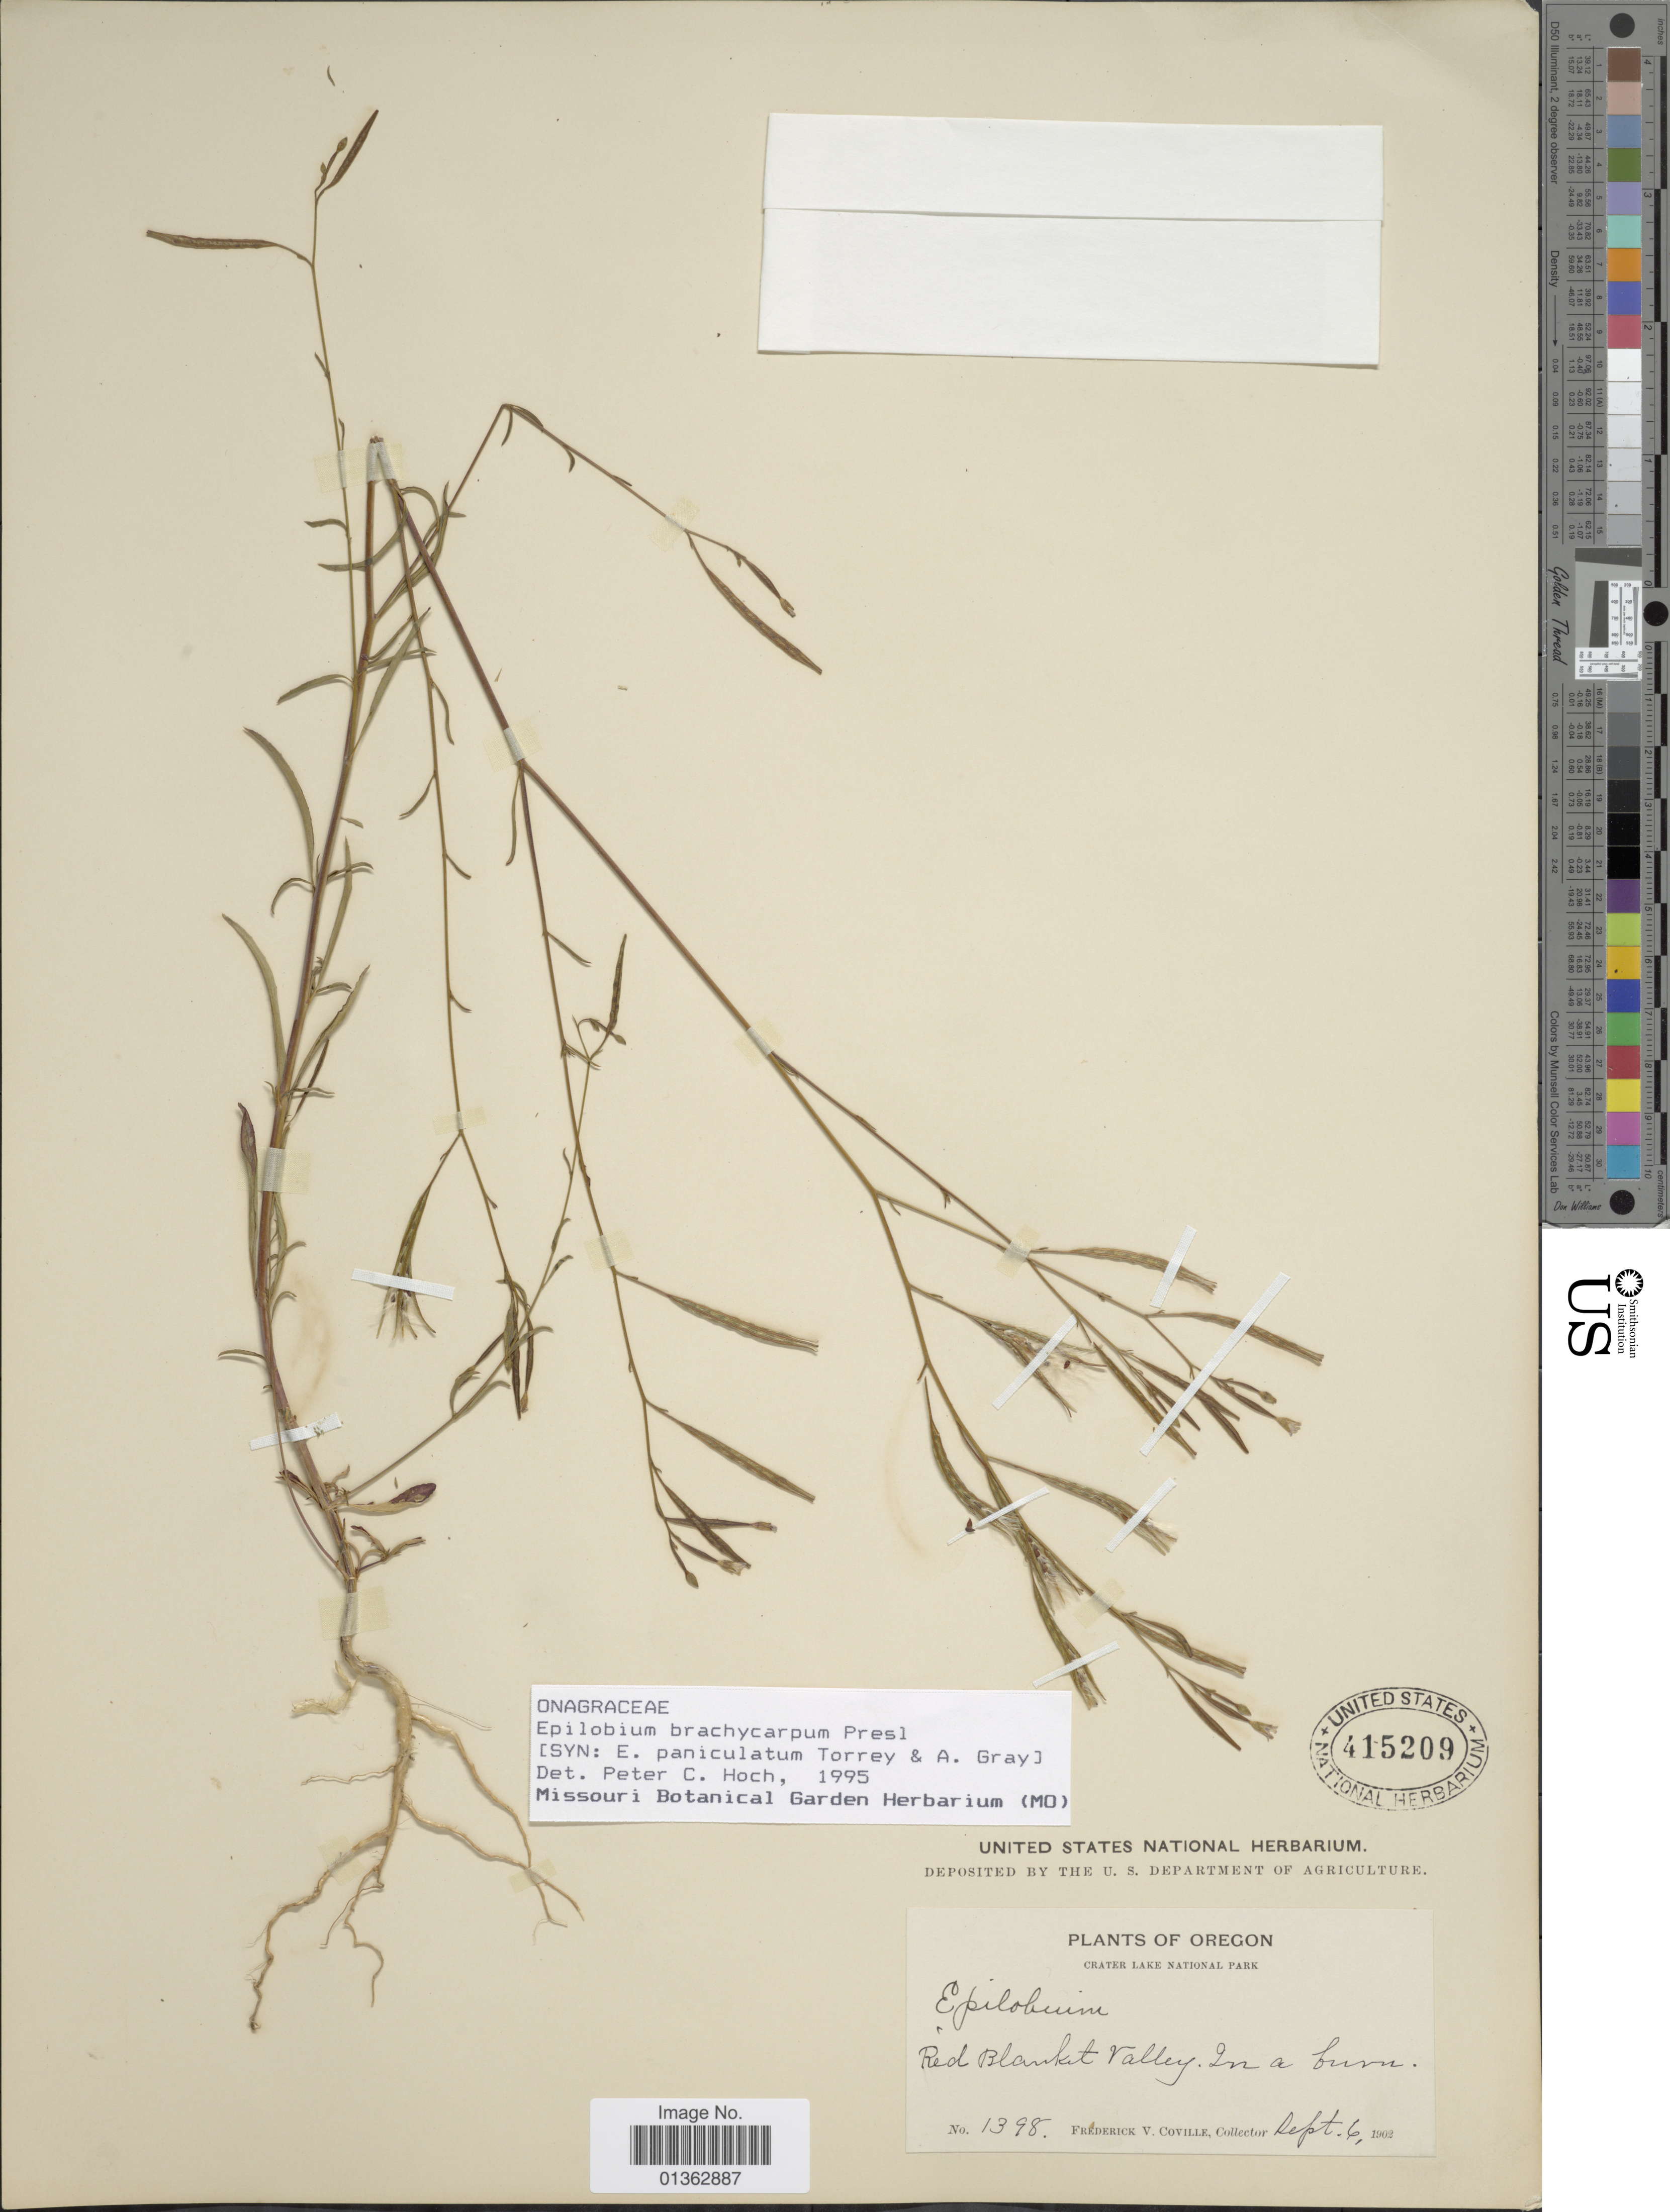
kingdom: Plantae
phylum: Tracheophyta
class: Magnoliopsida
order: Myrtales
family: Onagraceae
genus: Epilobium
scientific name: Epilobium brachycarpum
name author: C. Presl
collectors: F. V. Coville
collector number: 1398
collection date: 1902-09-06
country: United States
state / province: Oregon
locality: Crater Lake National Park. Red Blanket Valley.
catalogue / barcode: US 415209